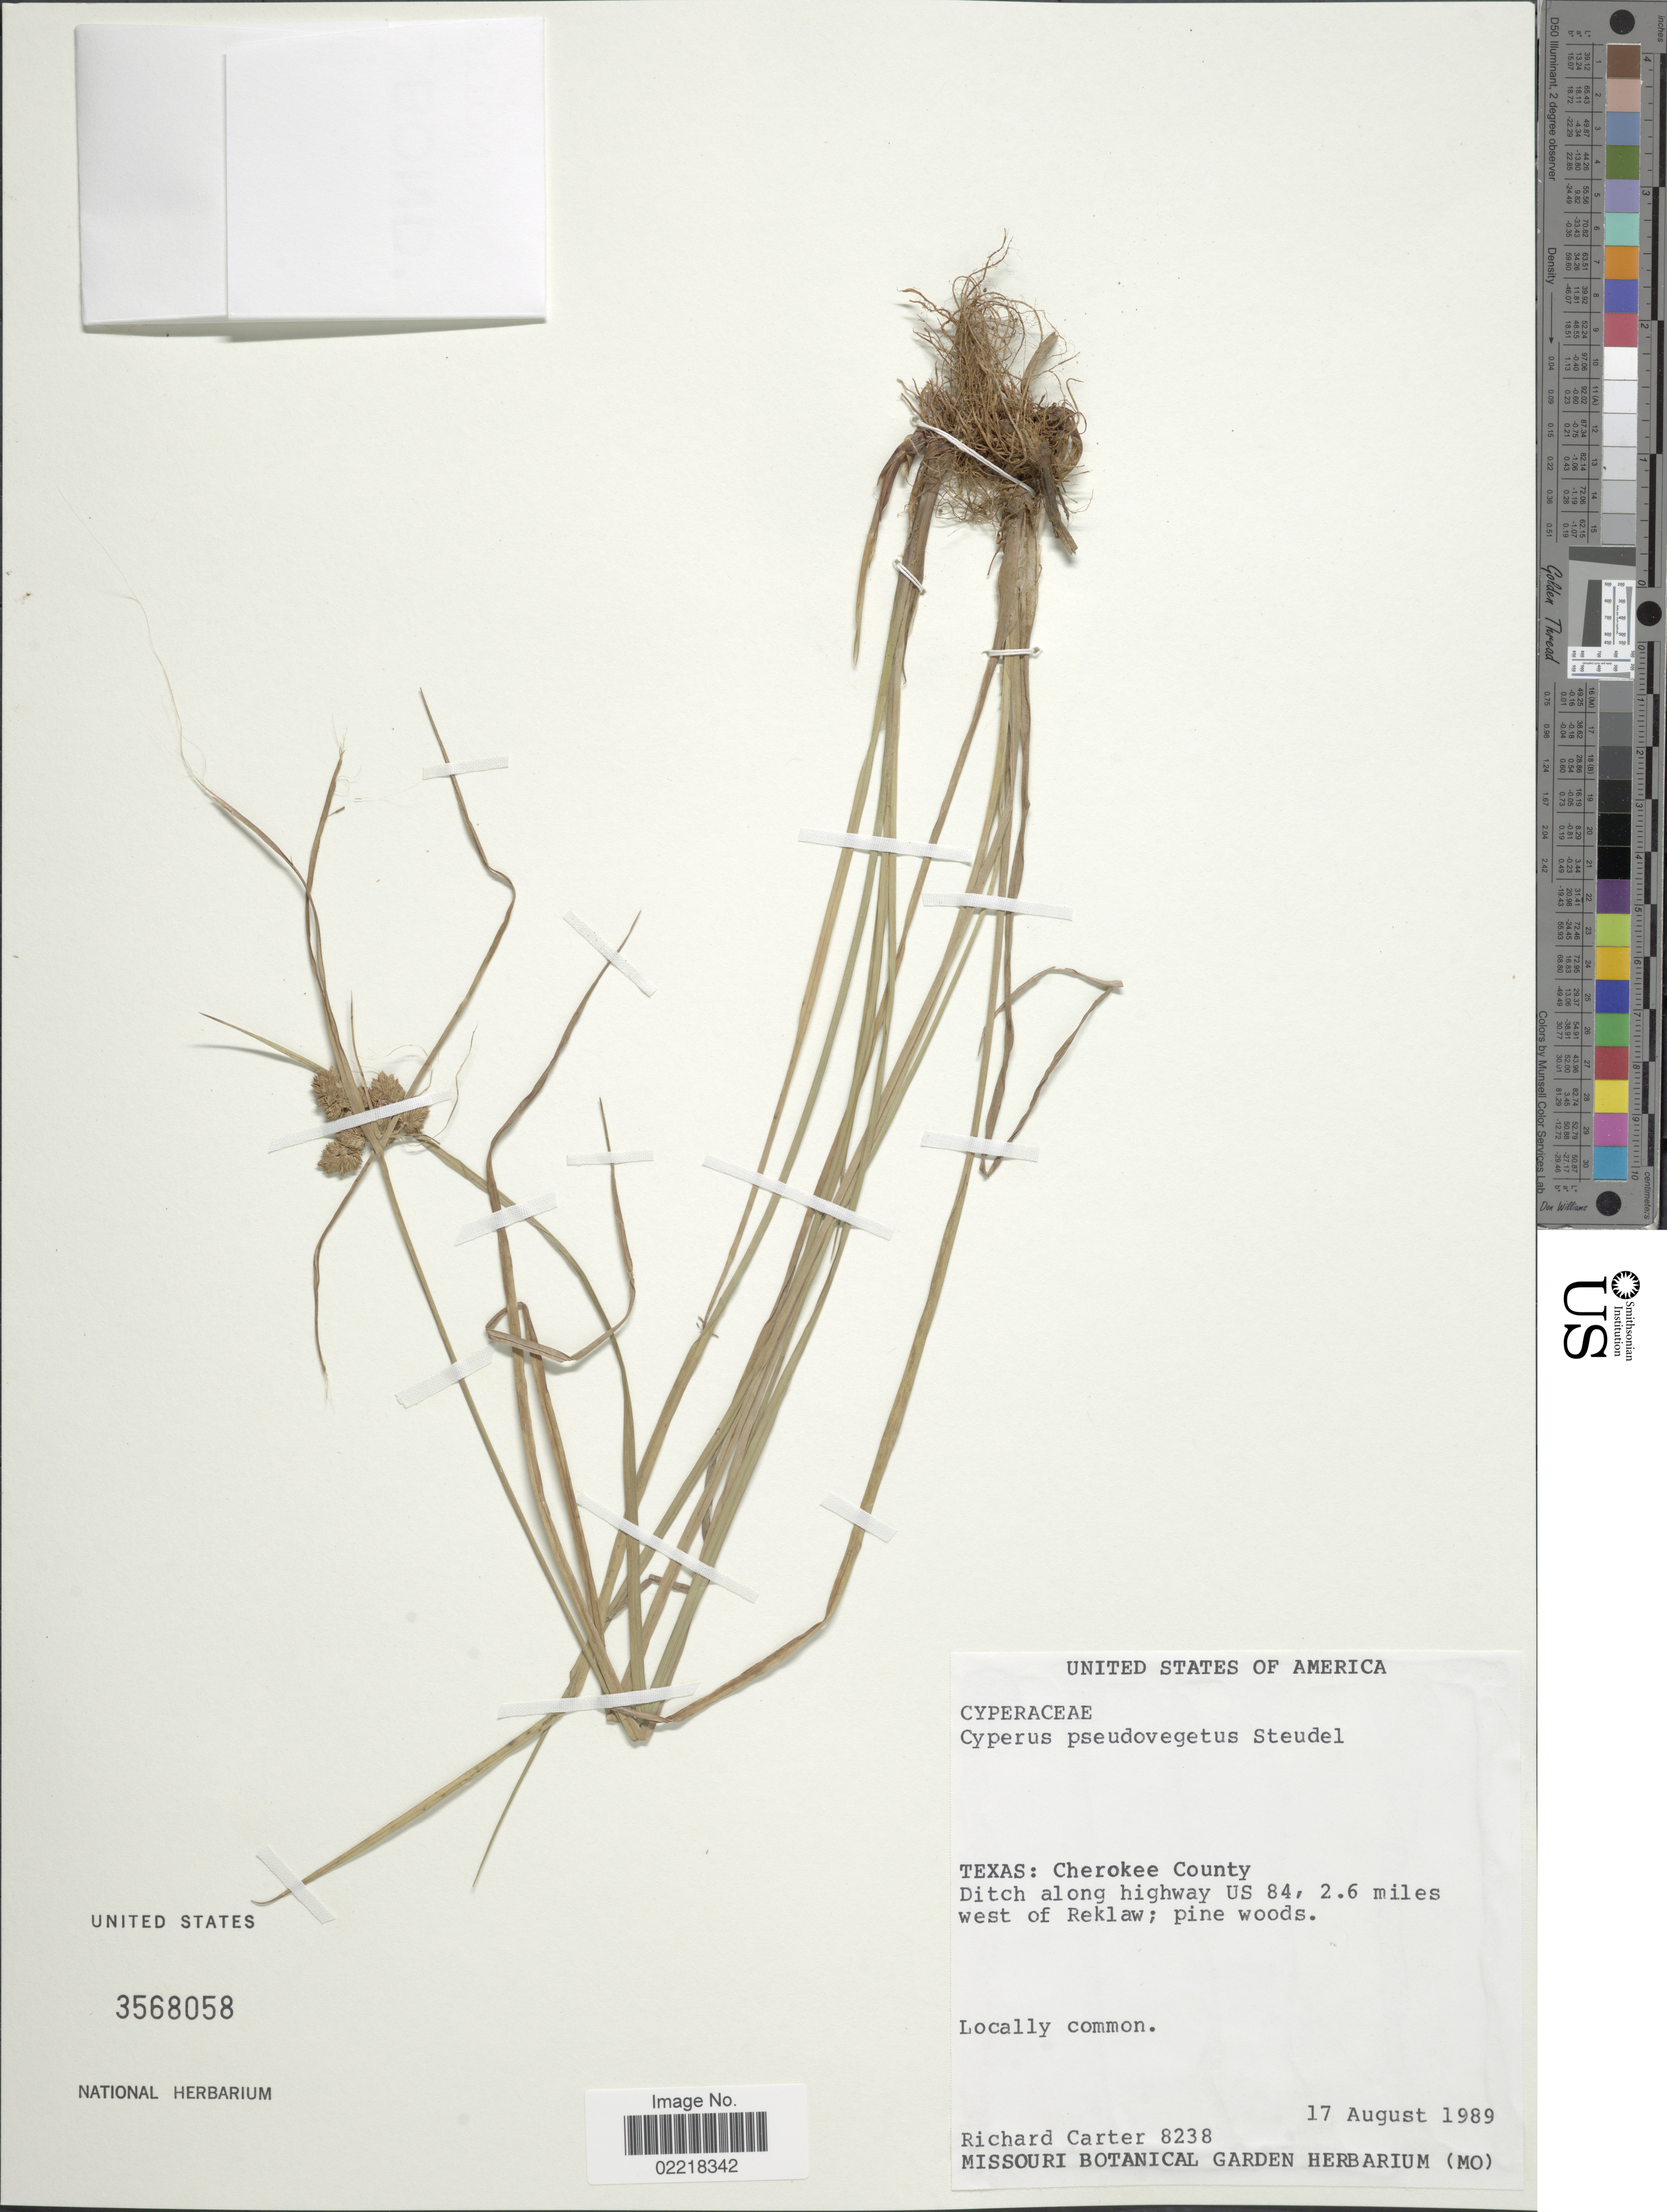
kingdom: Plantae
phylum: Tracheophyta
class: Liliopsida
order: Poales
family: Cyperaceae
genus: Cyperus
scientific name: Cyperus pseudovegetus Steud.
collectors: R. Carter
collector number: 8238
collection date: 1989-08-17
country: United States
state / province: Texas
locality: Cherokee County, ditch along highway US 84, 2.6 miles west of Reklaw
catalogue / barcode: US 3568058